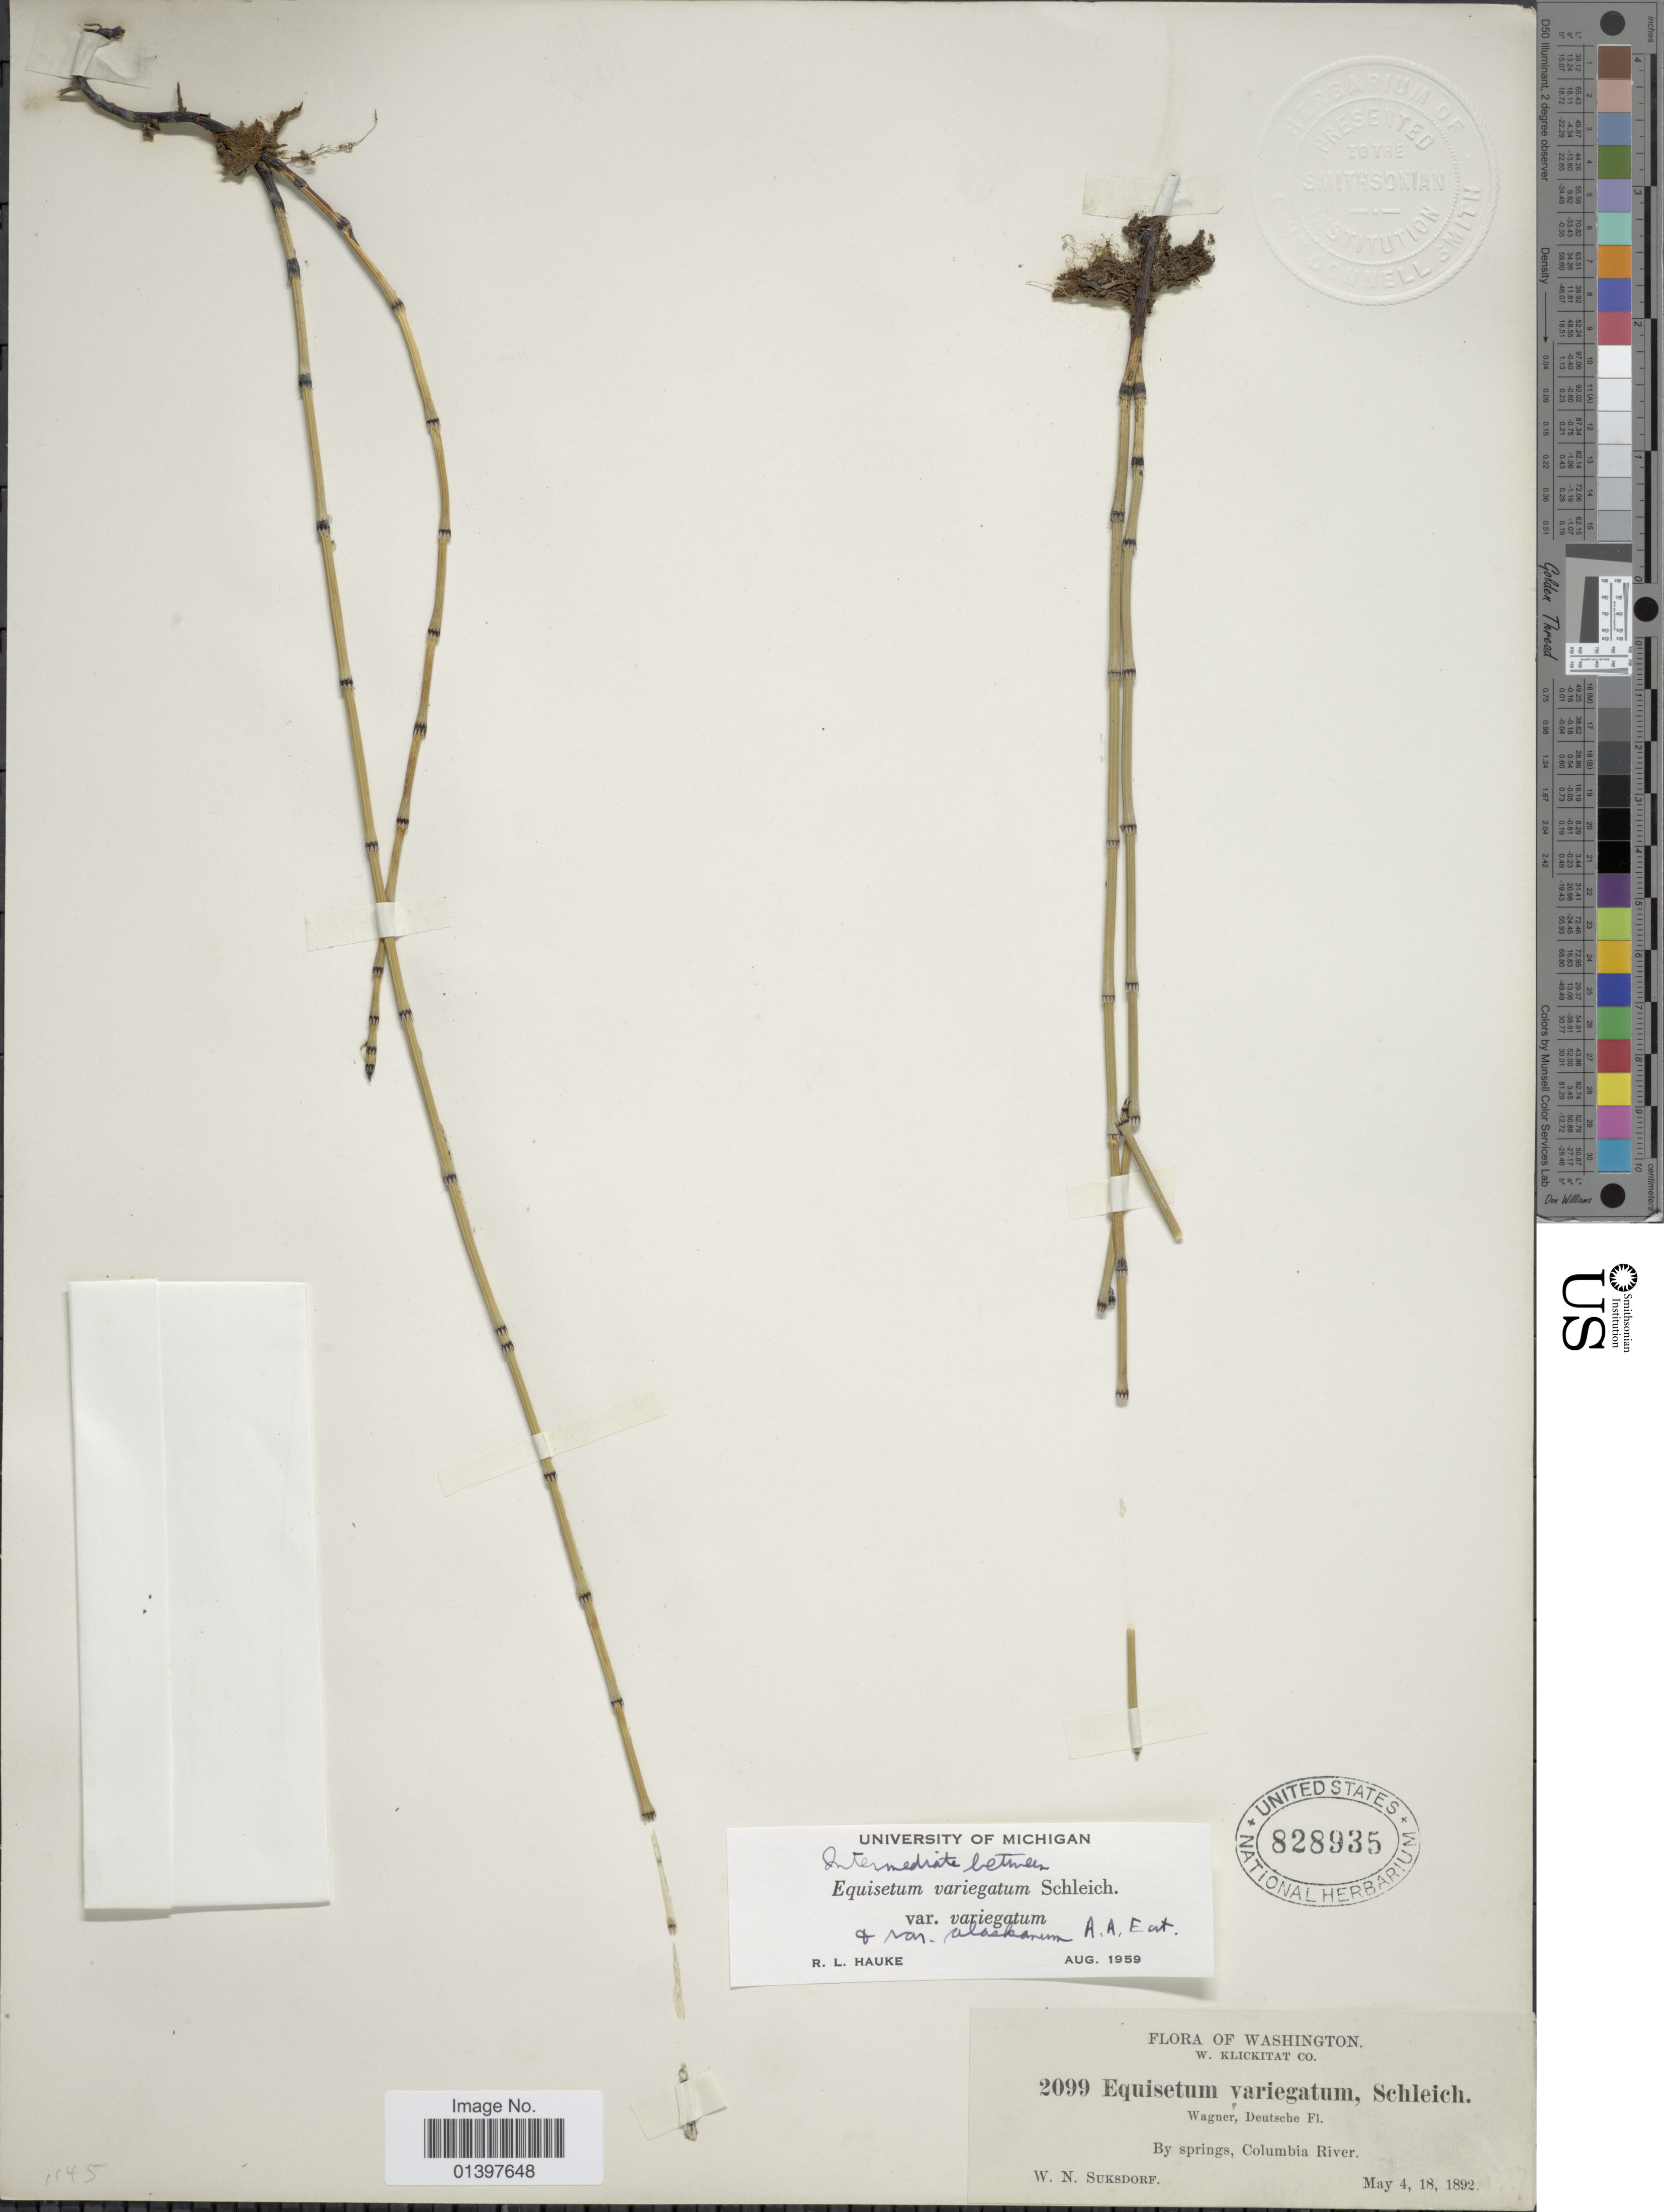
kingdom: Plantae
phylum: Tracheophyta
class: Polypodiopsida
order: Equisetales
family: Equisetaceae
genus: Equisetum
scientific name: Equisetum variegatum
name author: Schleich. ex F. Weber & D. Mohr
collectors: W. N. Suksdorf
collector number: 2099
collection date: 1892-05-04/1892-05-18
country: United States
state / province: Washington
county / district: Klickitat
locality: W. Klickitat Co. by springs, Columbia River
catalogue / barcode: US 828935